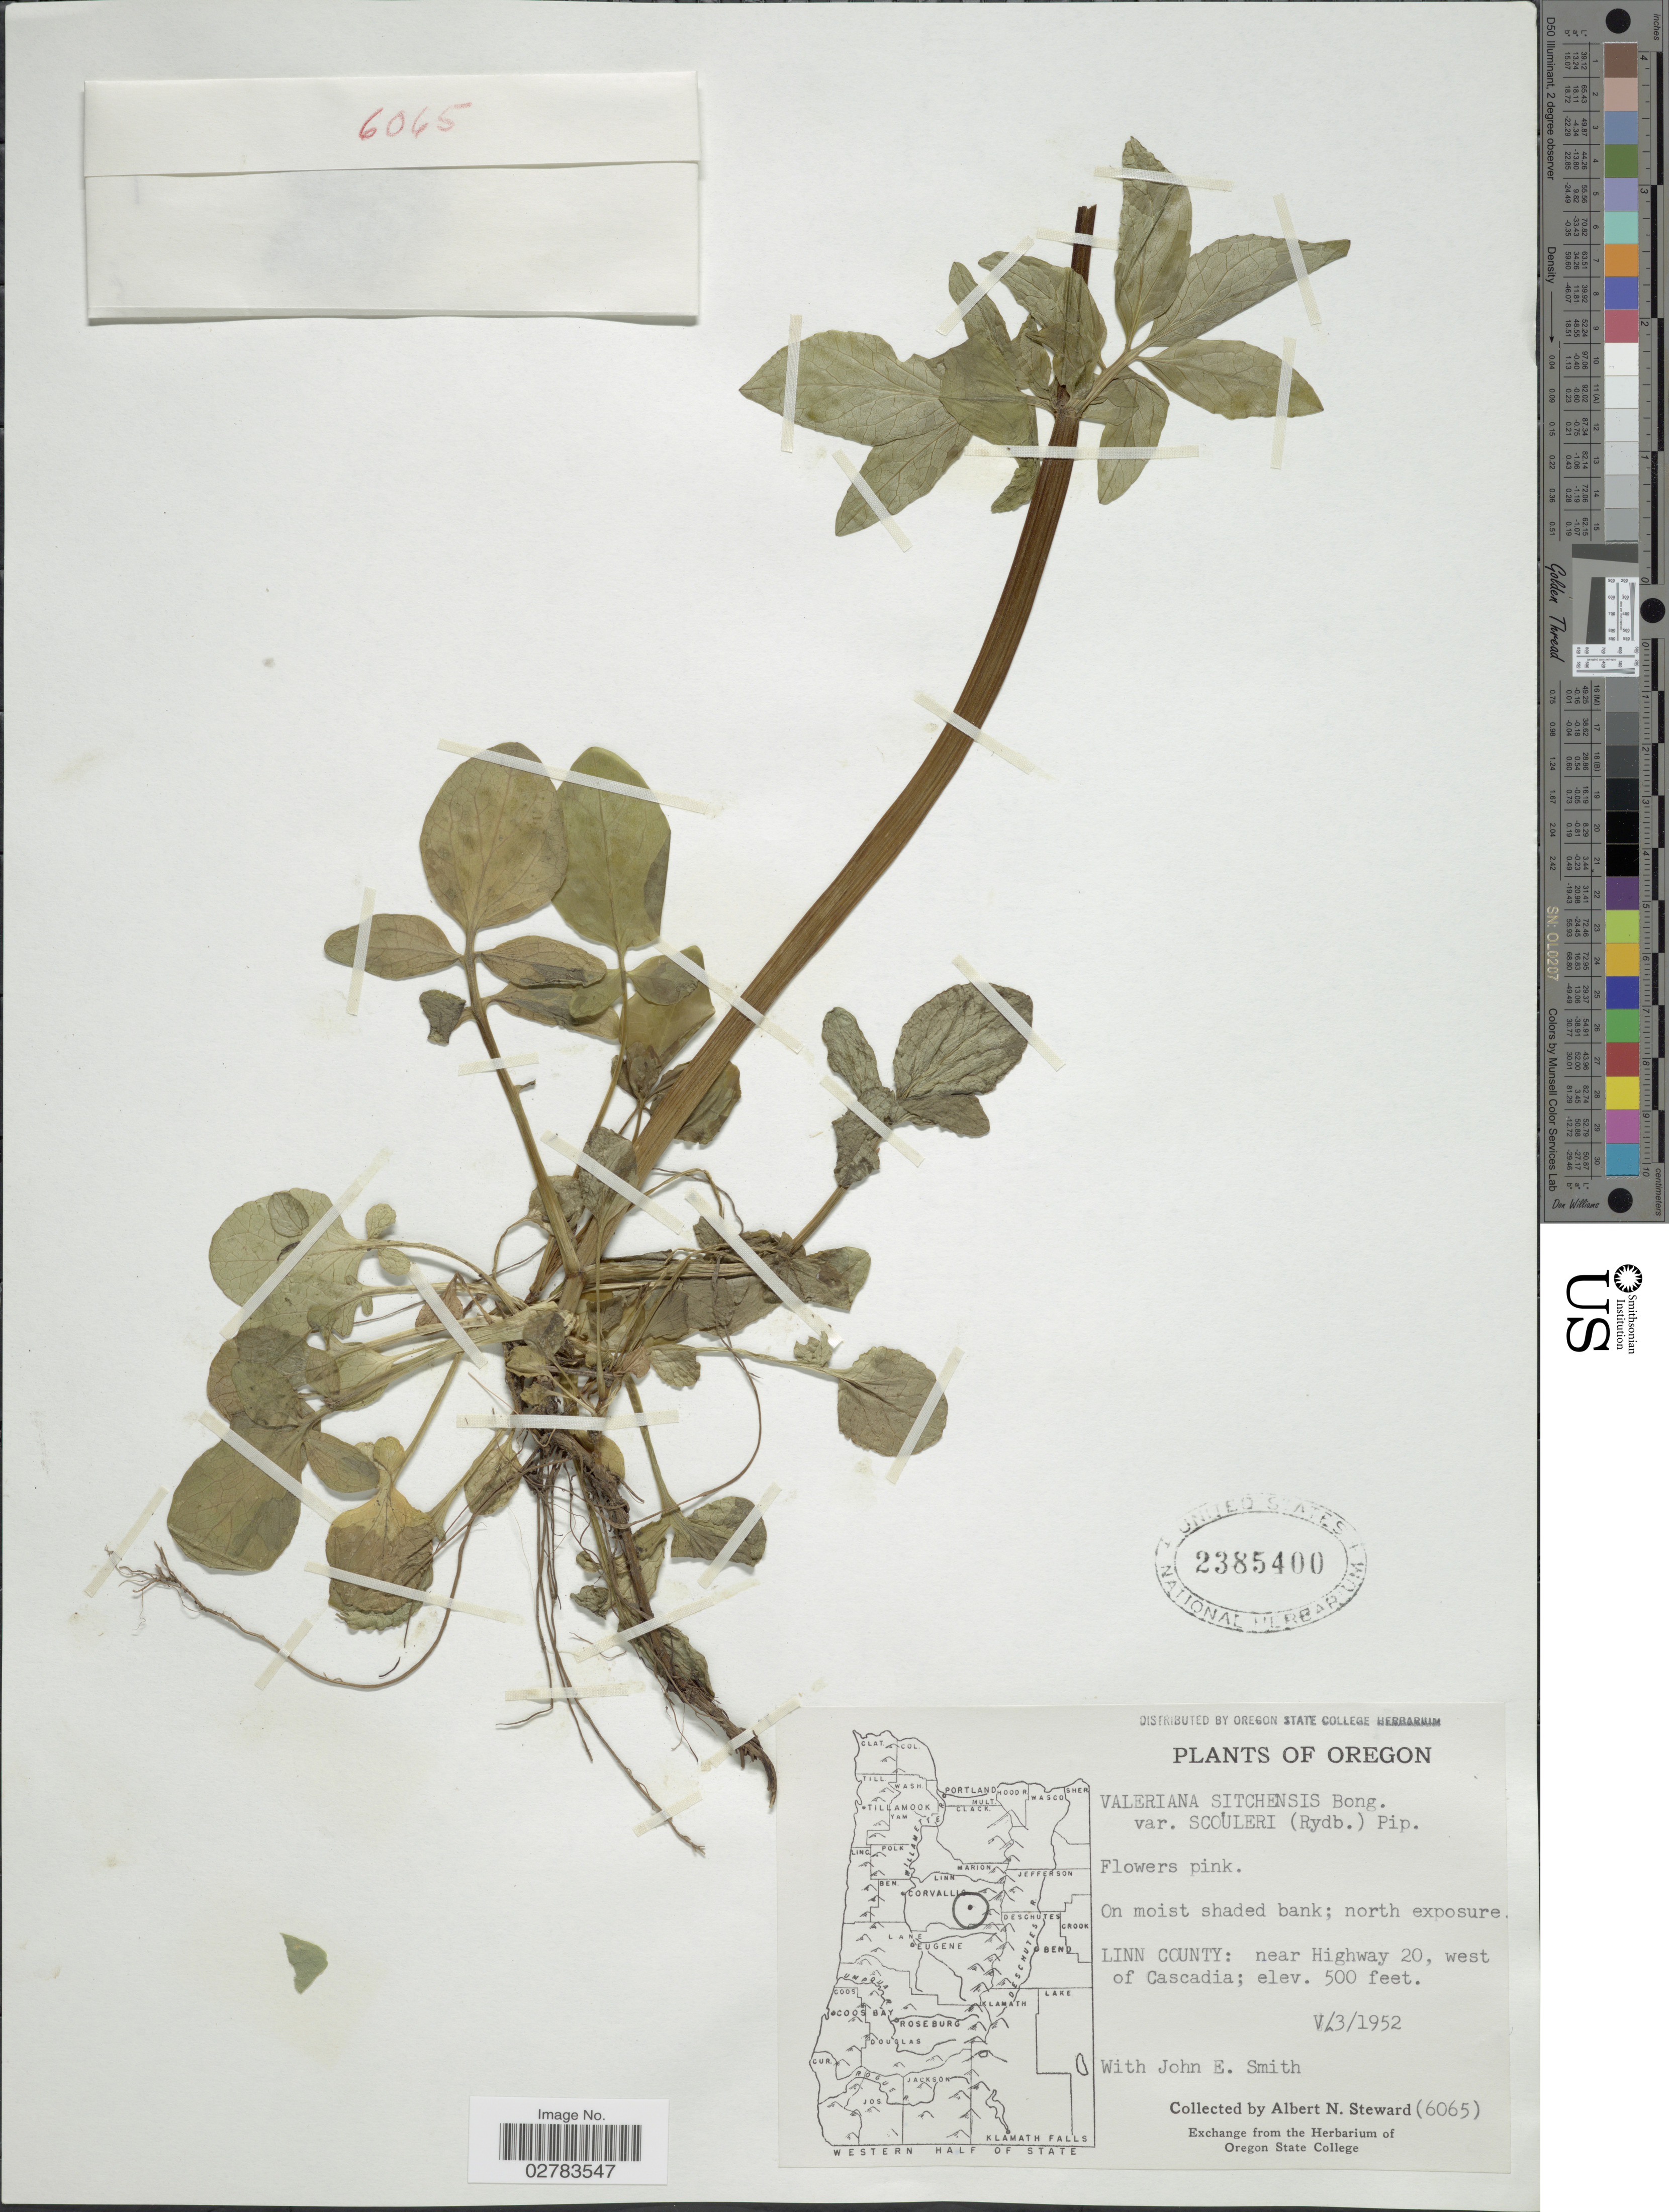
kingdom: Plantae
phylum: Tracheophyta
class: Magnoliopsida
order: Dipsacales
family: Caprifoliaceae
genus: Valeriana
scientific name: Valeriana sitchensis subsp. scouleri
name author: (Rydb.) F.G. Mey.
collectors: A. N. Steward & J. Smith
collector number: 6065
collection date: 1952-05-03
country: United States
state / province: Oregon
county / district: Linn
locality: Linn County: Near Highway 20, west of Cascadia.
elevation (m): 152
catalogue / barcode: US 2385400